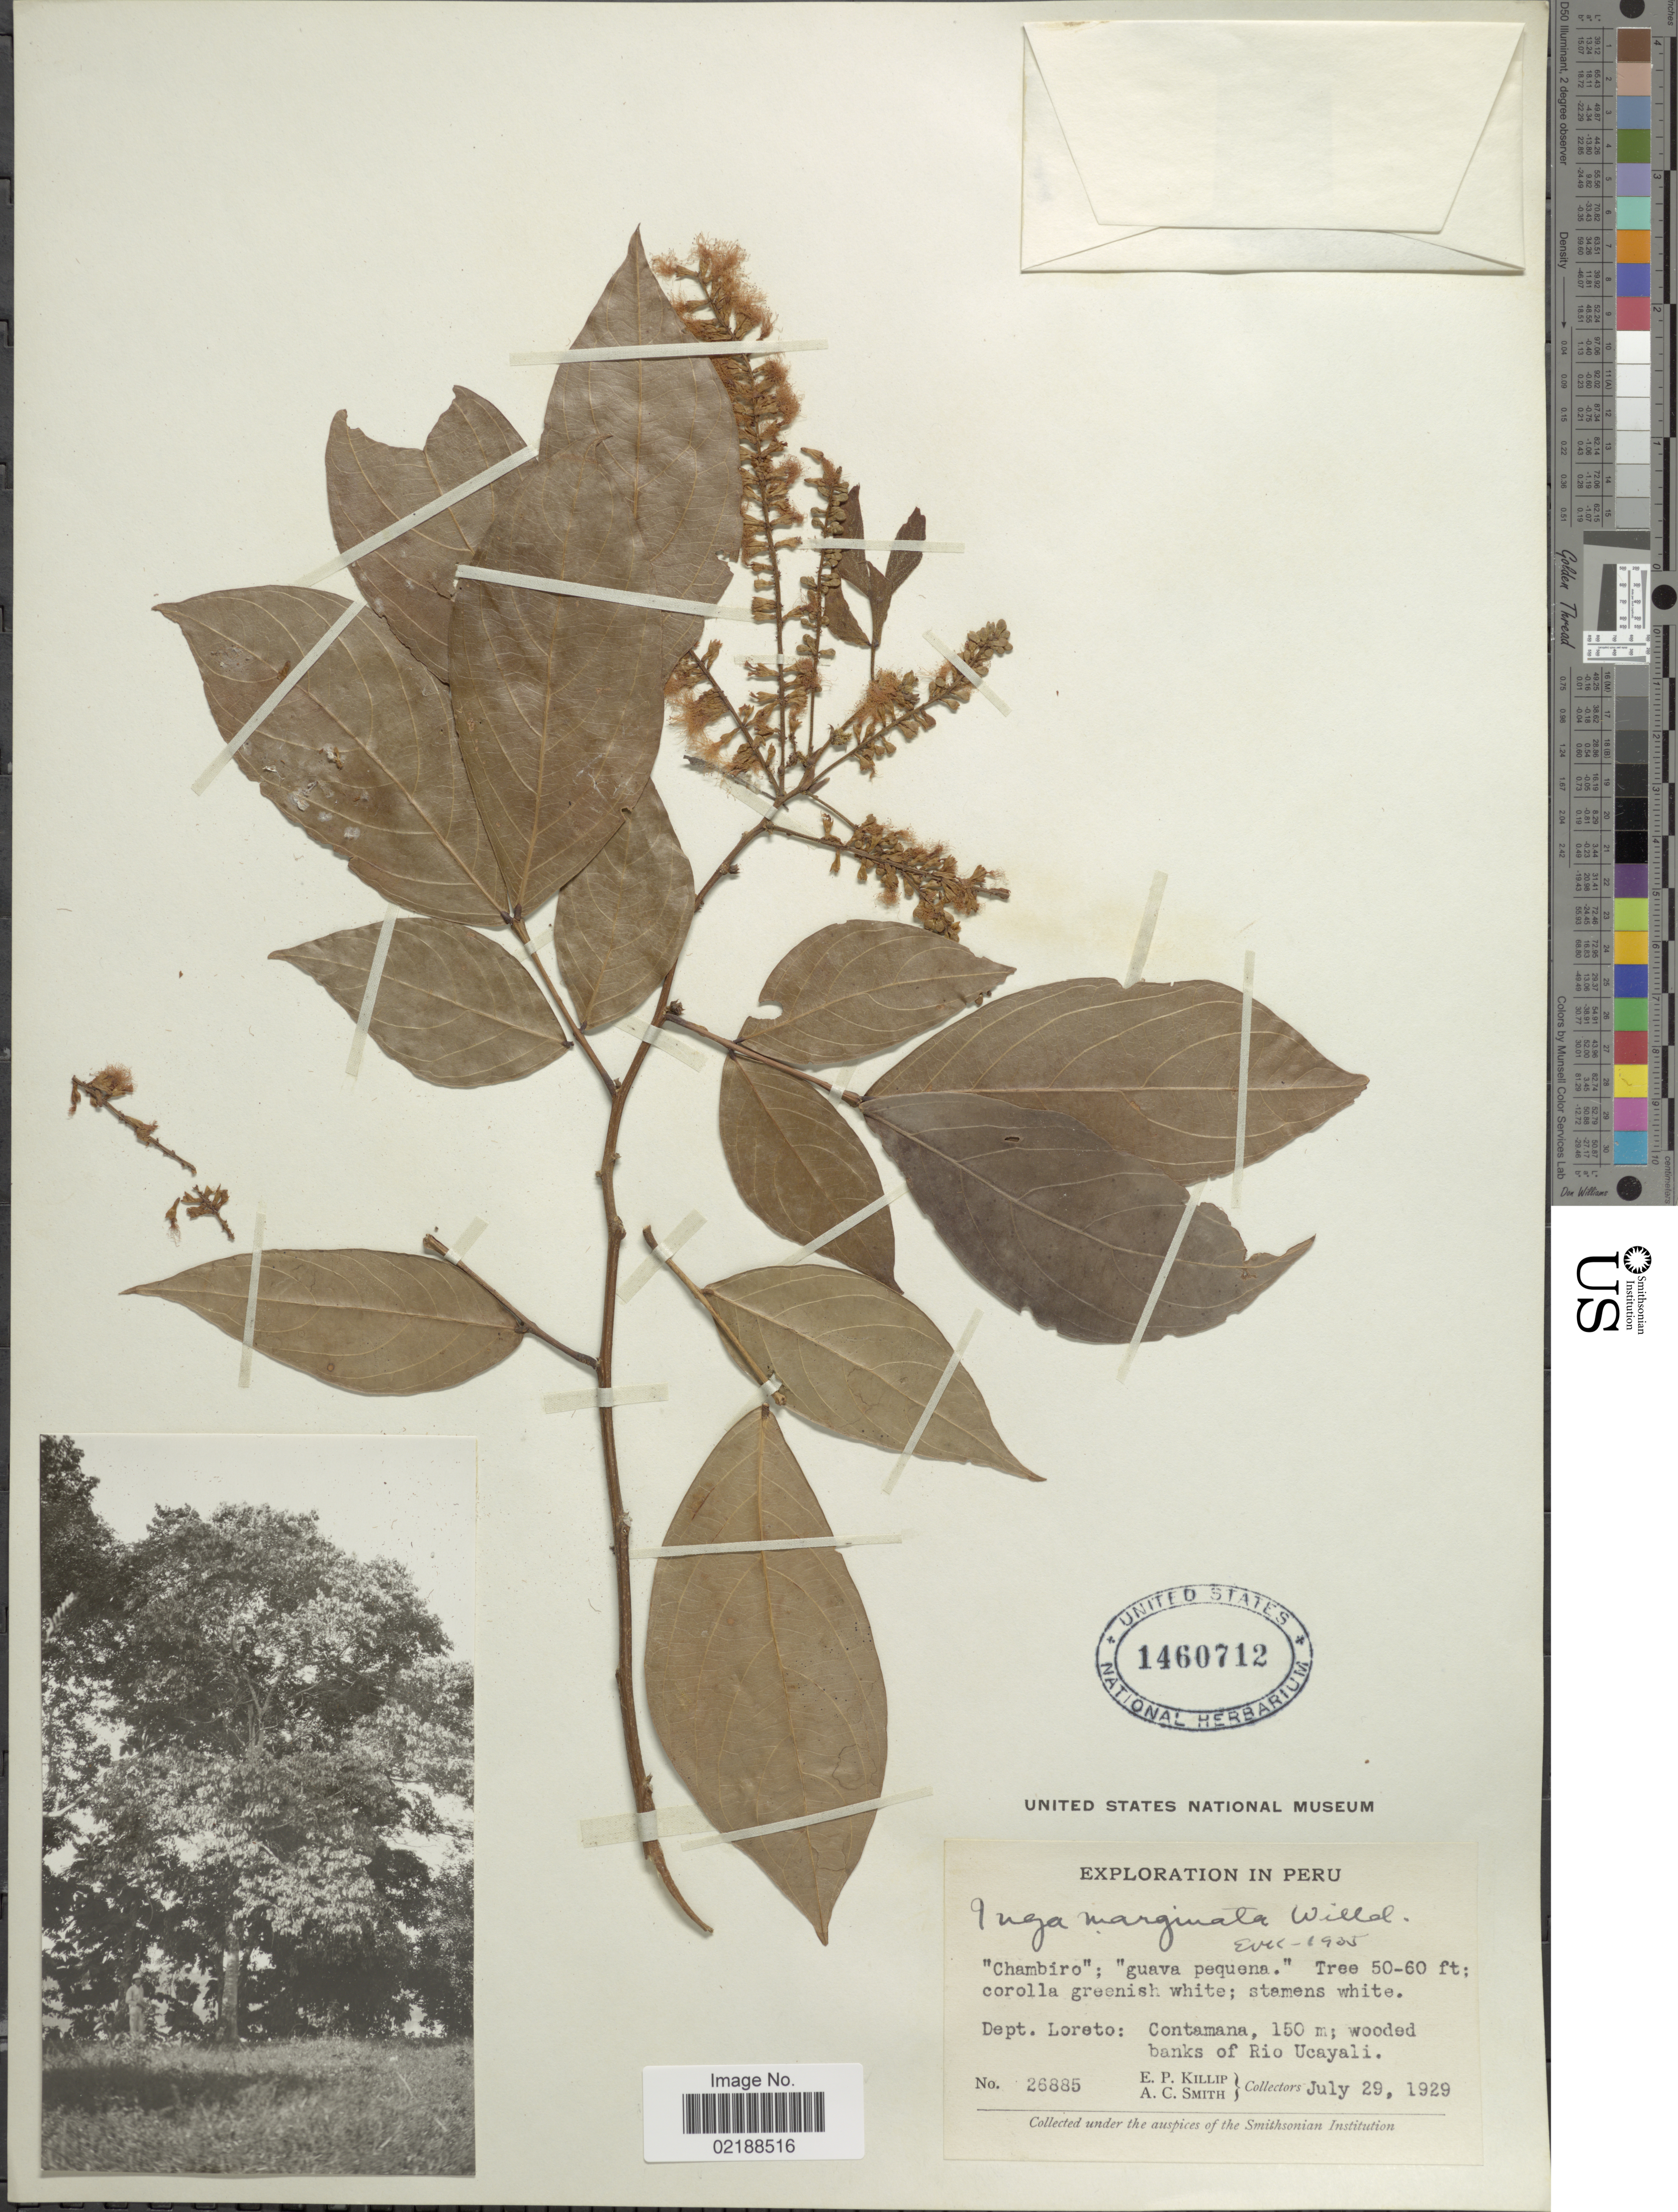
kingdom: Plantae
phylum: Tracheophyta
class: Magnoliopsida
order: Fabales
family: Fabaceae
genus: Inga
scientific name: Inga marginata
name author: Willd.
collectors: E. P. Killip & A. C. Smith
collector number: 26885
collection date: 1929-07-29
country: Peru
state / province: Loreto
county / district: Ucayali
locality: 'Chambiro', Dept Loreto: Contamana; wooded banks of Rio Ucayali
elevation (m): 150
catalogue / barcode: US 1460712